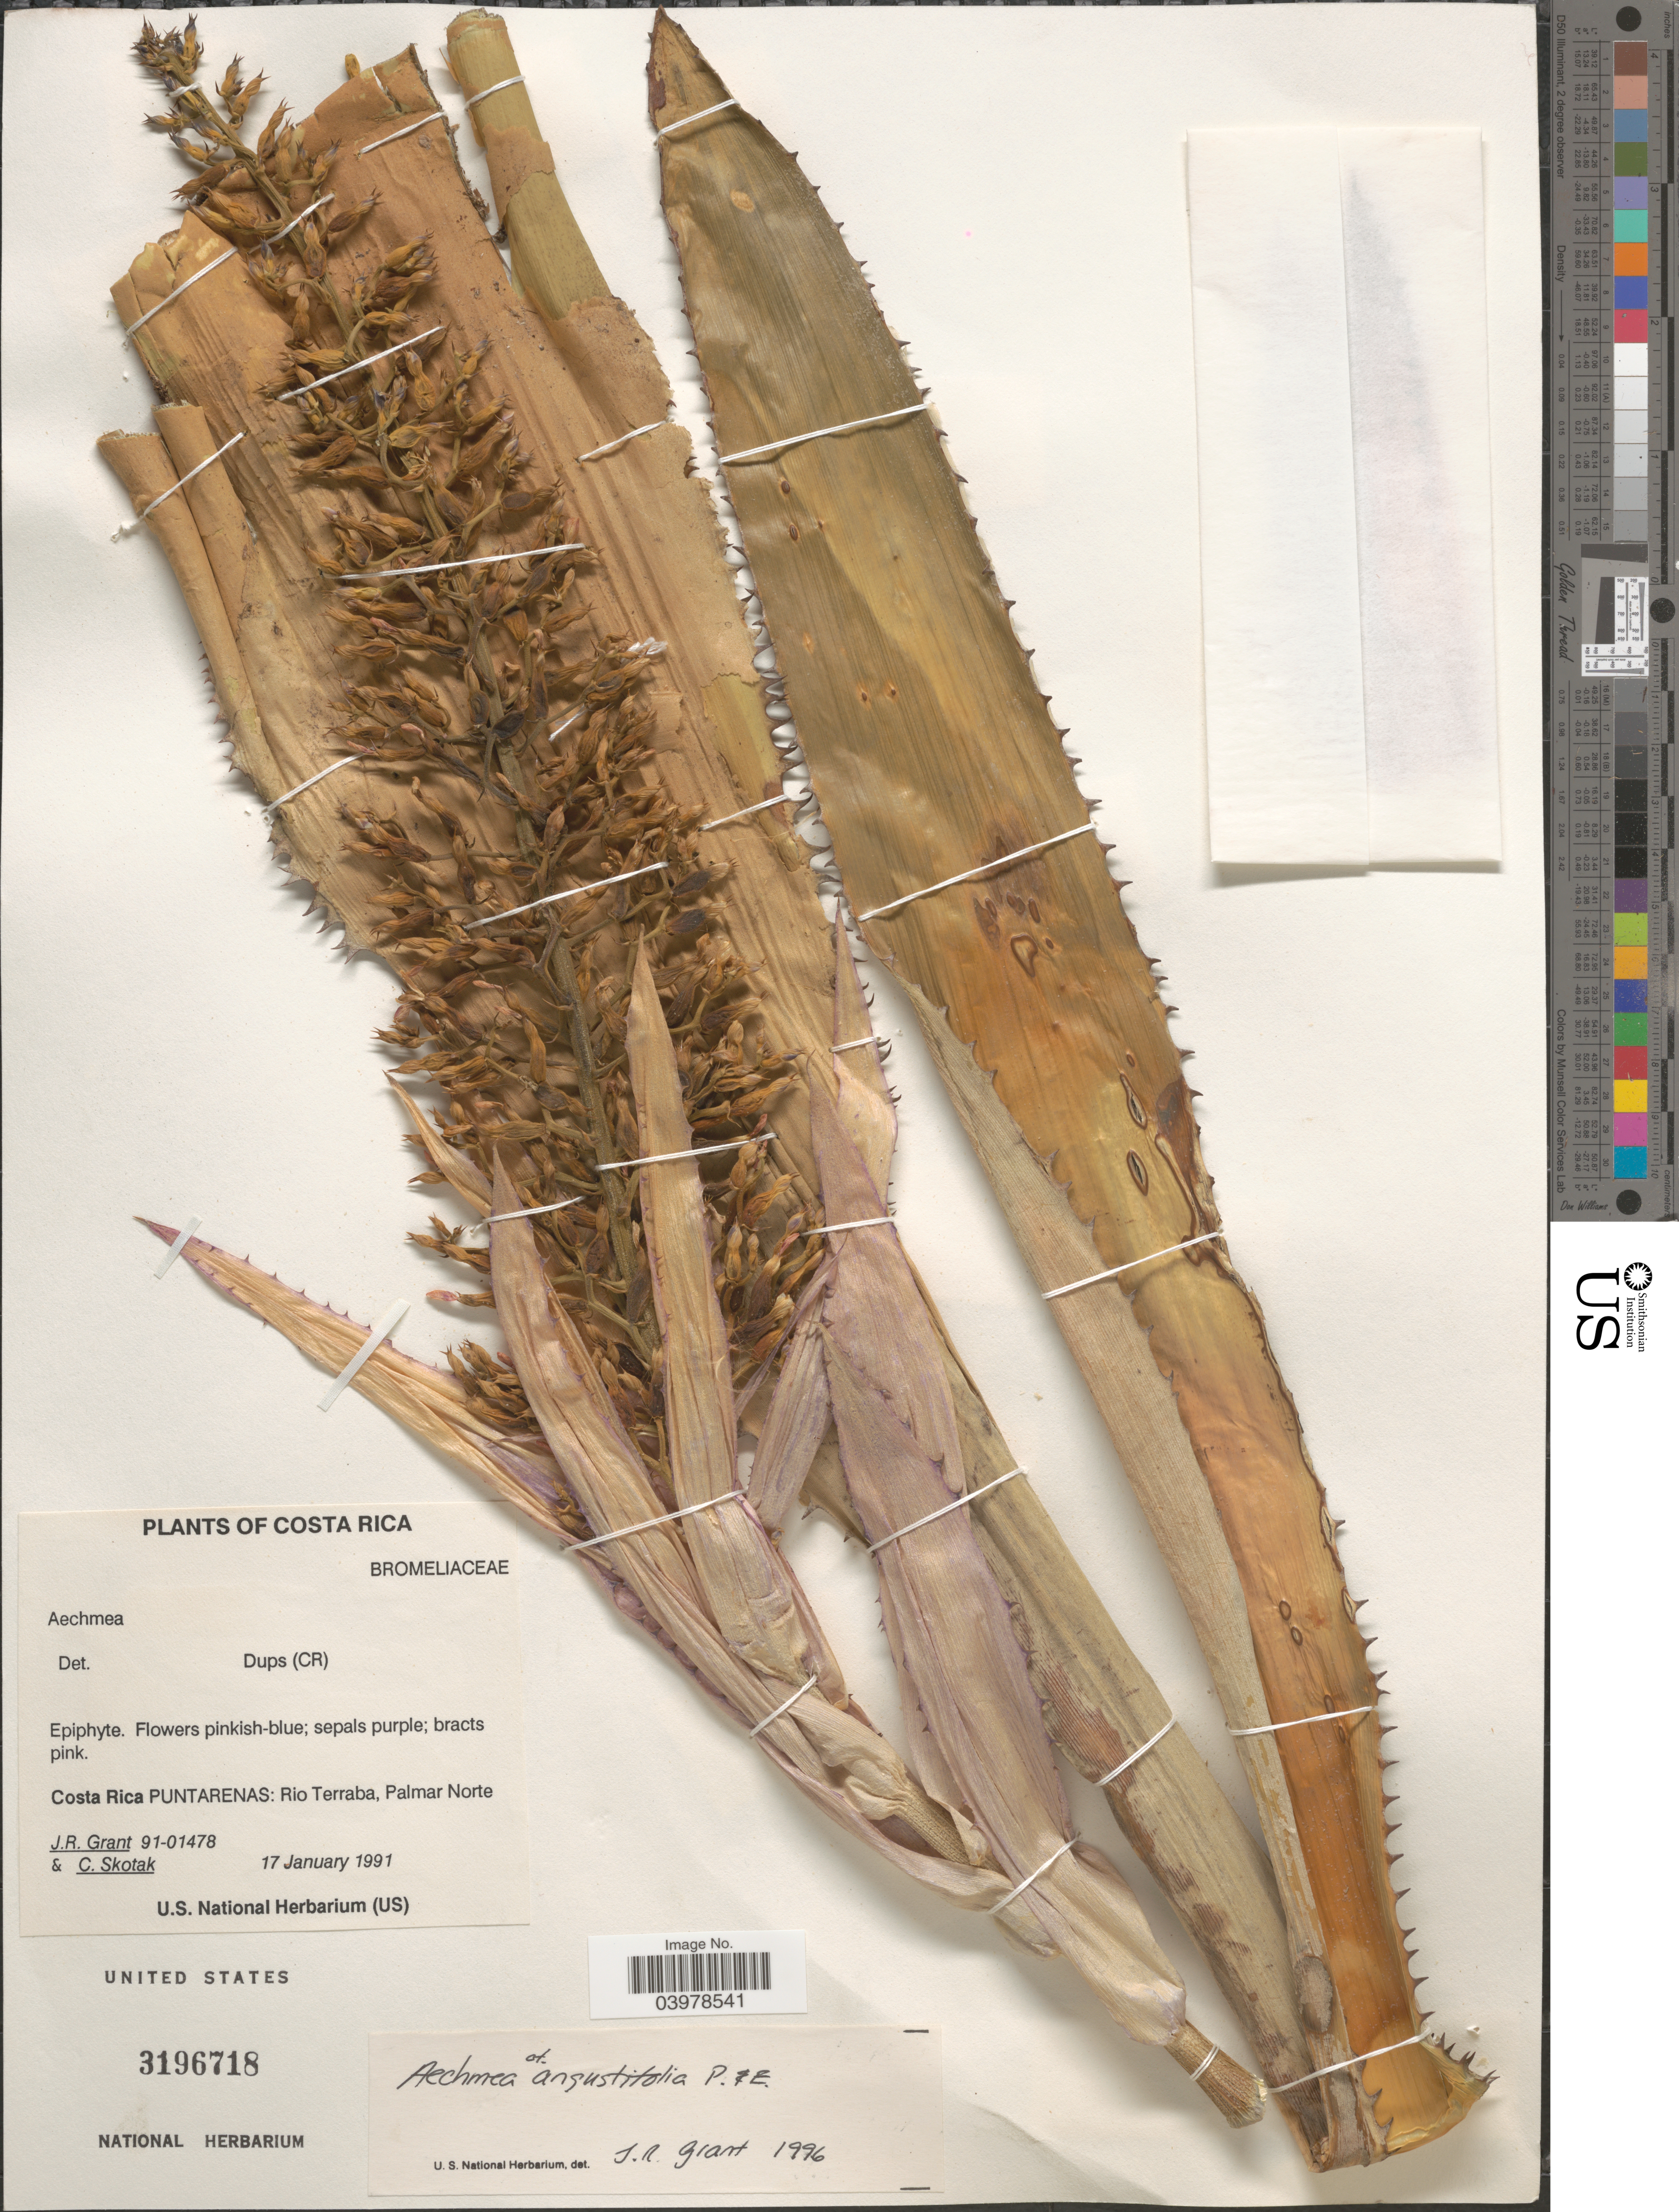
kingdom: Plantae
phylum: Tracheophyta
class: Liliopsida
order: Poales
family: Bromeliaceae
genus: Aechmea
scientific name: Aechmea angustifolia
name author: Poepp. & Endl.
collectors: J. Grant & C. Skotak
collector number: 91-01478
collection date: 1991-01-17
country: Costa Rica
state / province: Puntarenas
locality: Rio Terraba, Palmar Norte.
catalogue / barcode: US 3196718